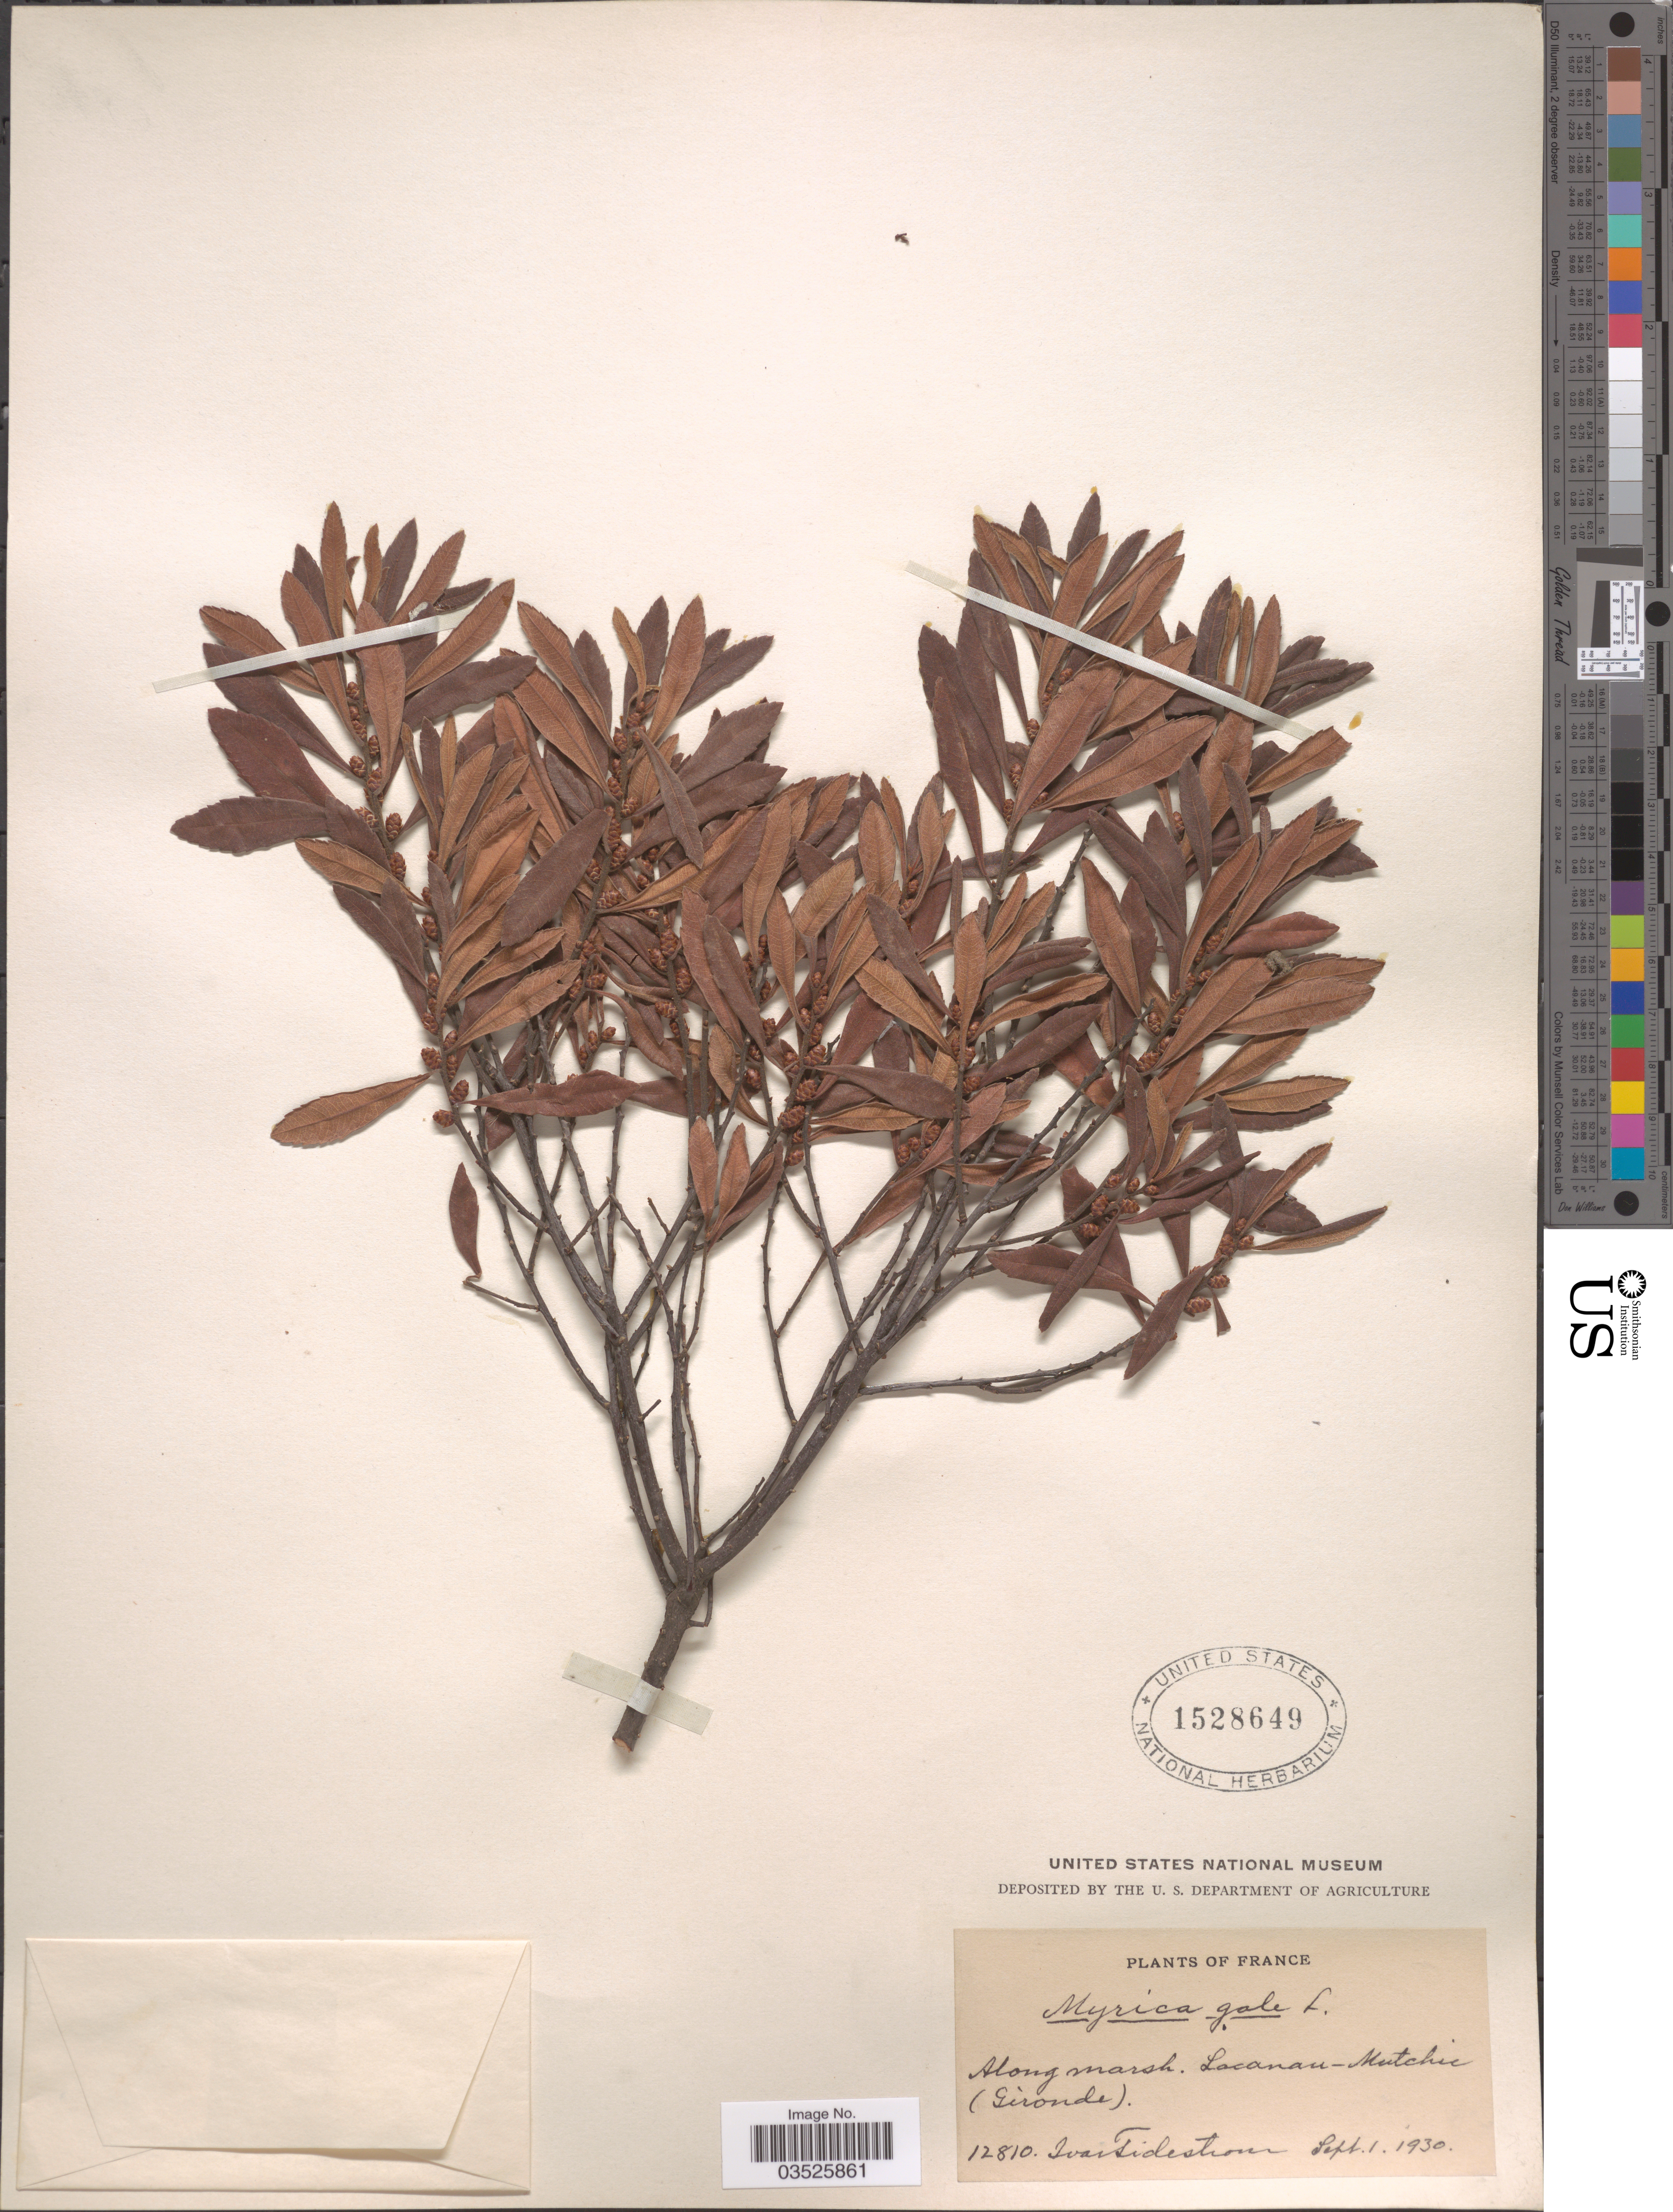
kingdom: Plantae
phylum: Tracheophyta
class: Magnoliopsida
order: Fagales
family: Myricaceae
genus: Myrica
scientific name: Myrica gale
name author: L.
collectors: I. F. Tidestrom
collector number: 12810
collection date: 1930-09-01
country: France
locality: Along marsh. Lacanau-Mutchie (Gironde).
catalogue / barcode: US 1528649